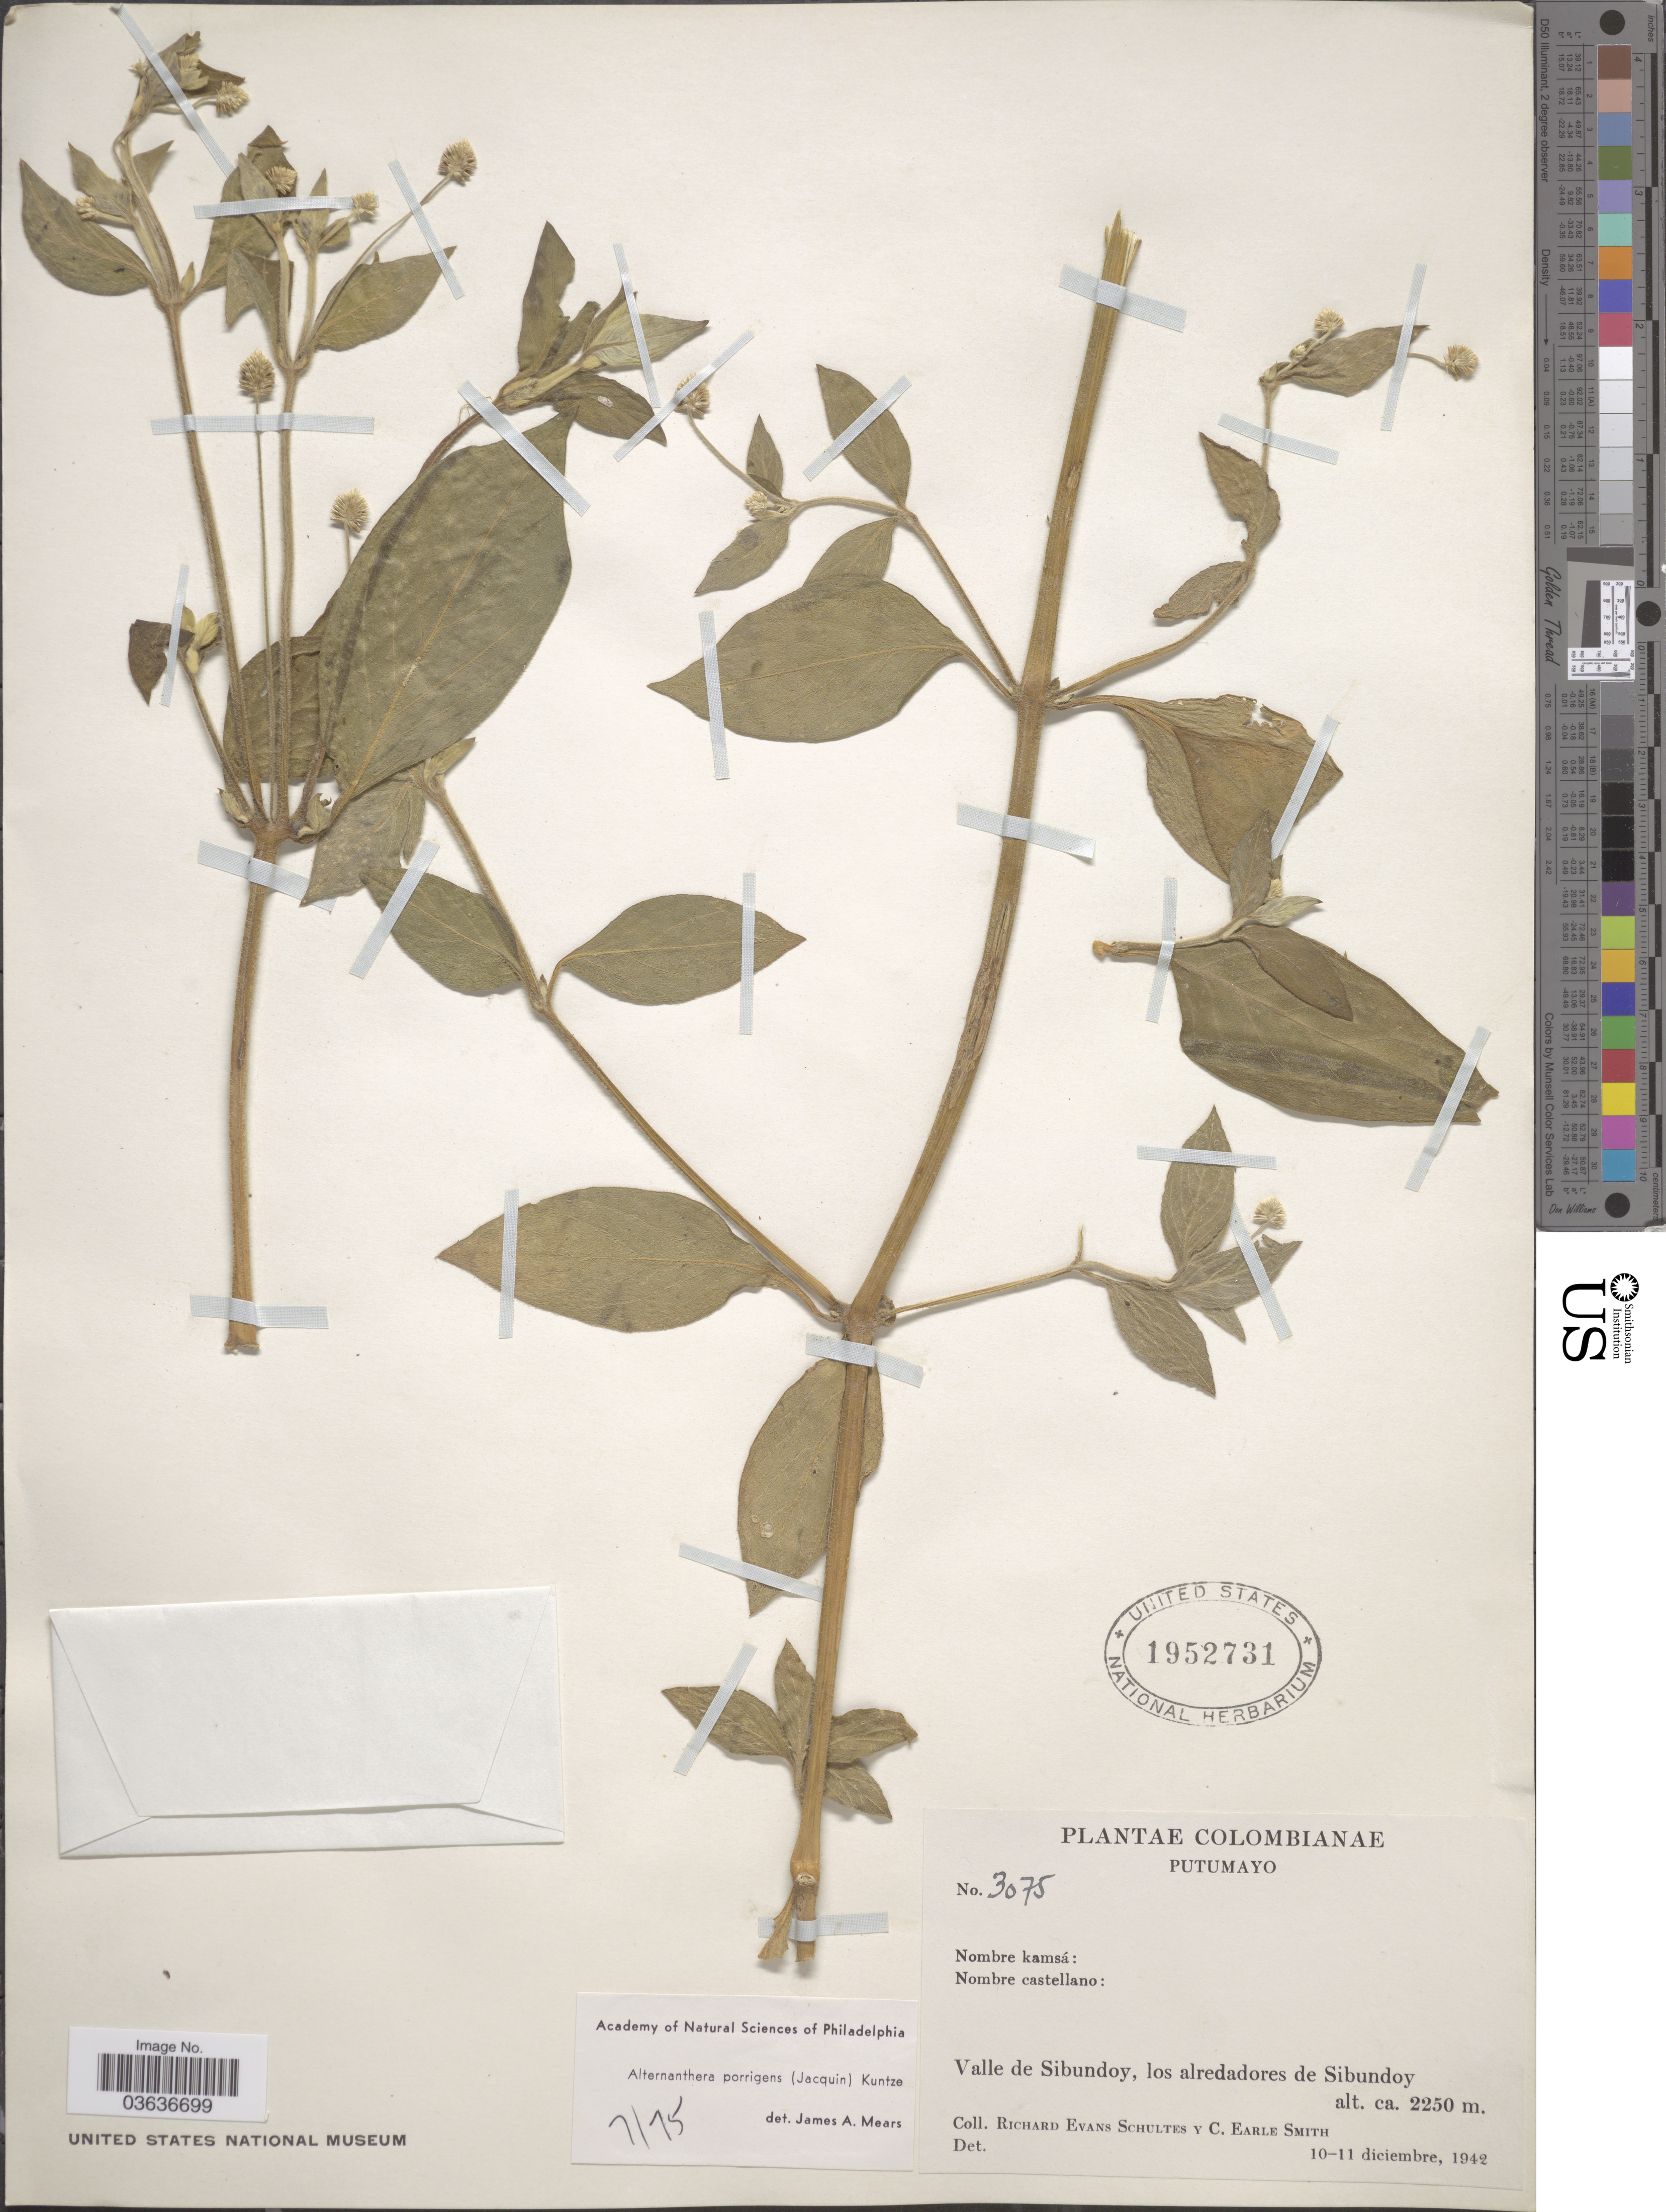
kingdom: Plantae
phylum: Tracheophyta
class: Magnoliopsida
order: Caryophyllales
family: Amaranthaceae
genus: Alternanthera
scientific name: Alternanthera porrigens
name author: (Jacq.) Kuntze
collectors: R. E. Schultes & C. E. Smith Jr.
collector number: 3075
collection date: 1942-12-10/1942-12-11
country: Colombia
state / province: Putumayo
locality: Valle de Sibundoy, los alredadores de Sibundoy.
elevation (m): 2250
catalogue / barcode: US 1952731